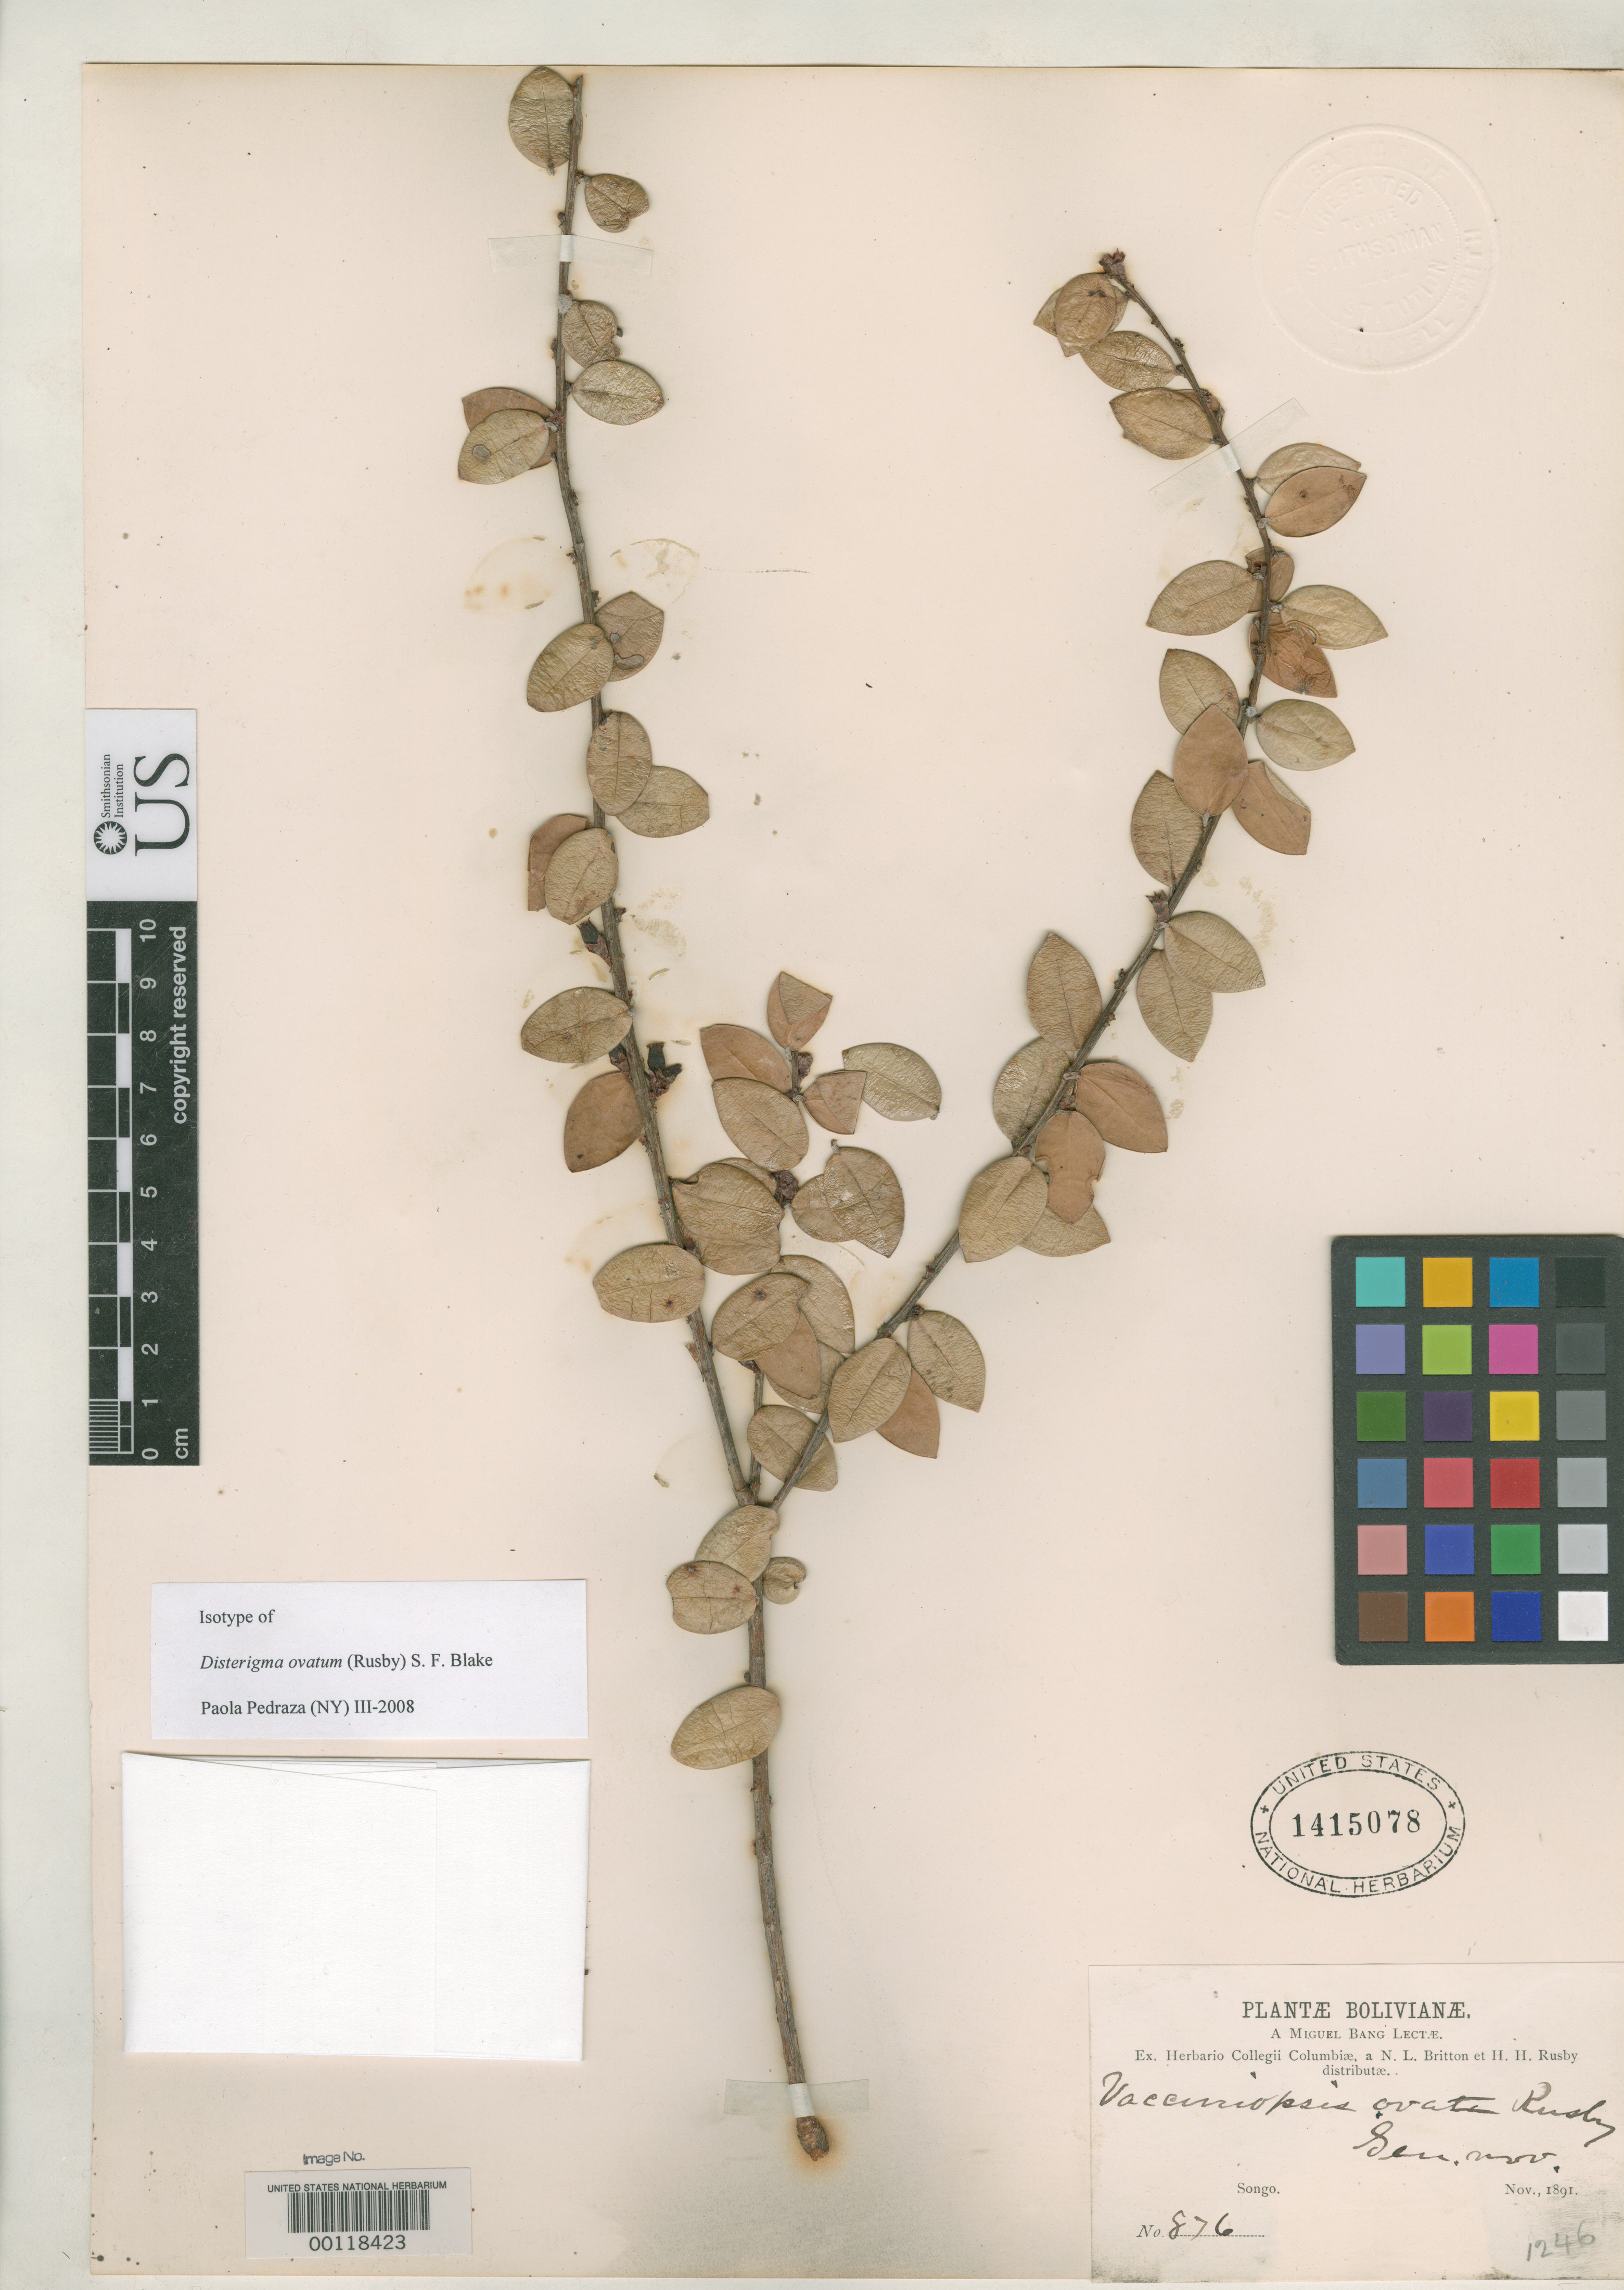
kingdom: Plantae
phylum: Tracheophyta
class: Magnoliopsida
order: Ericales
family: Ericaceae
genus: Vacciniopsis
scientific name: Vacciniopsis ovata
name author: Rusby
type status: Isotype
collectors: M. Bang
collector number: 876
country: Bolivia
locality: Southern Bolivia.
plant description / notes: Protologue does not cite collection date. Collection year on this sheet is 1891, on other sheet (US 88863) is 1890. Both sheets annotated as "isotype" by P. Pedraza (2008).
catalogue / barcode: US 1415078